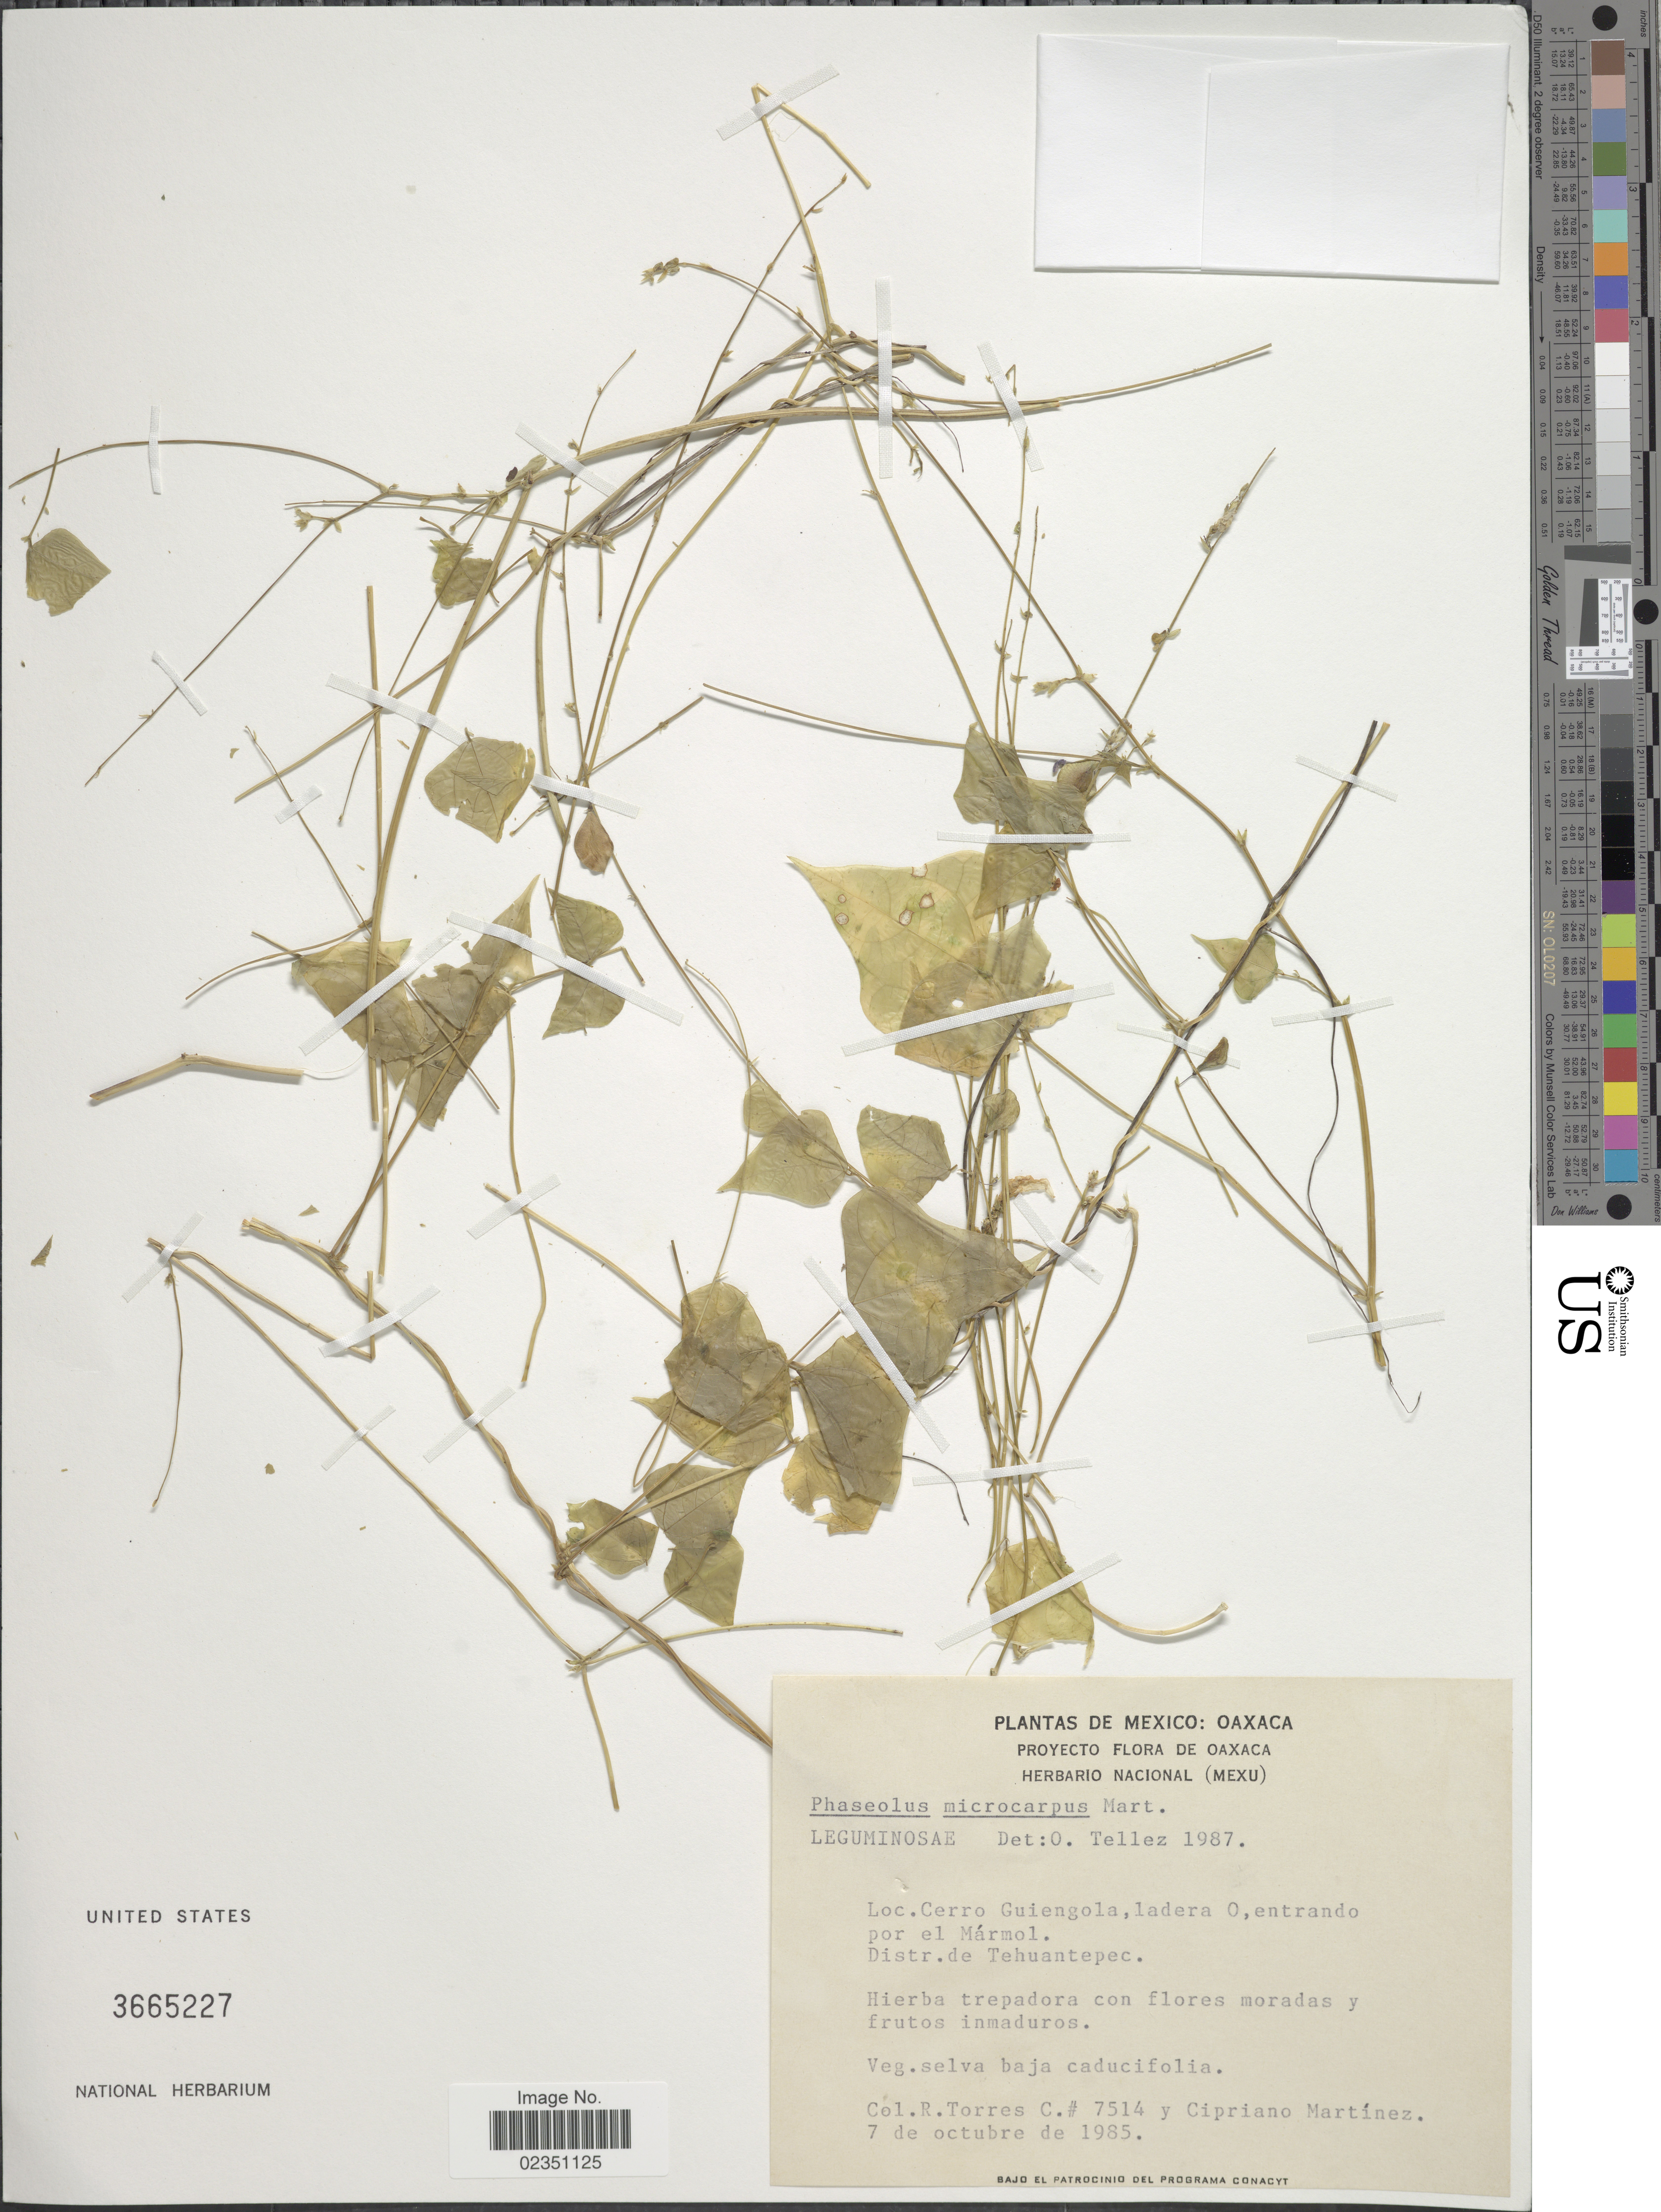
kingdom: Plantae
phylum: Tracheophyta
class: Magnoliopsida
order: Fabales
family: Fabaceae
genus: Phaseolus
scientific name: Phaseolus microcarpus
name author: Mart.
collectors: R. Torres C. & C. Martínez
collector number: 7514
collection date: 1985-10-07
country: Mexico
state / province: Oaxaca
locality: Proyecto de Oaxaca, Cerro Guiengola, ladera O, entrando por el Mármol. Distr. de Tehuantepec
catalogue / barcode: US 3665227